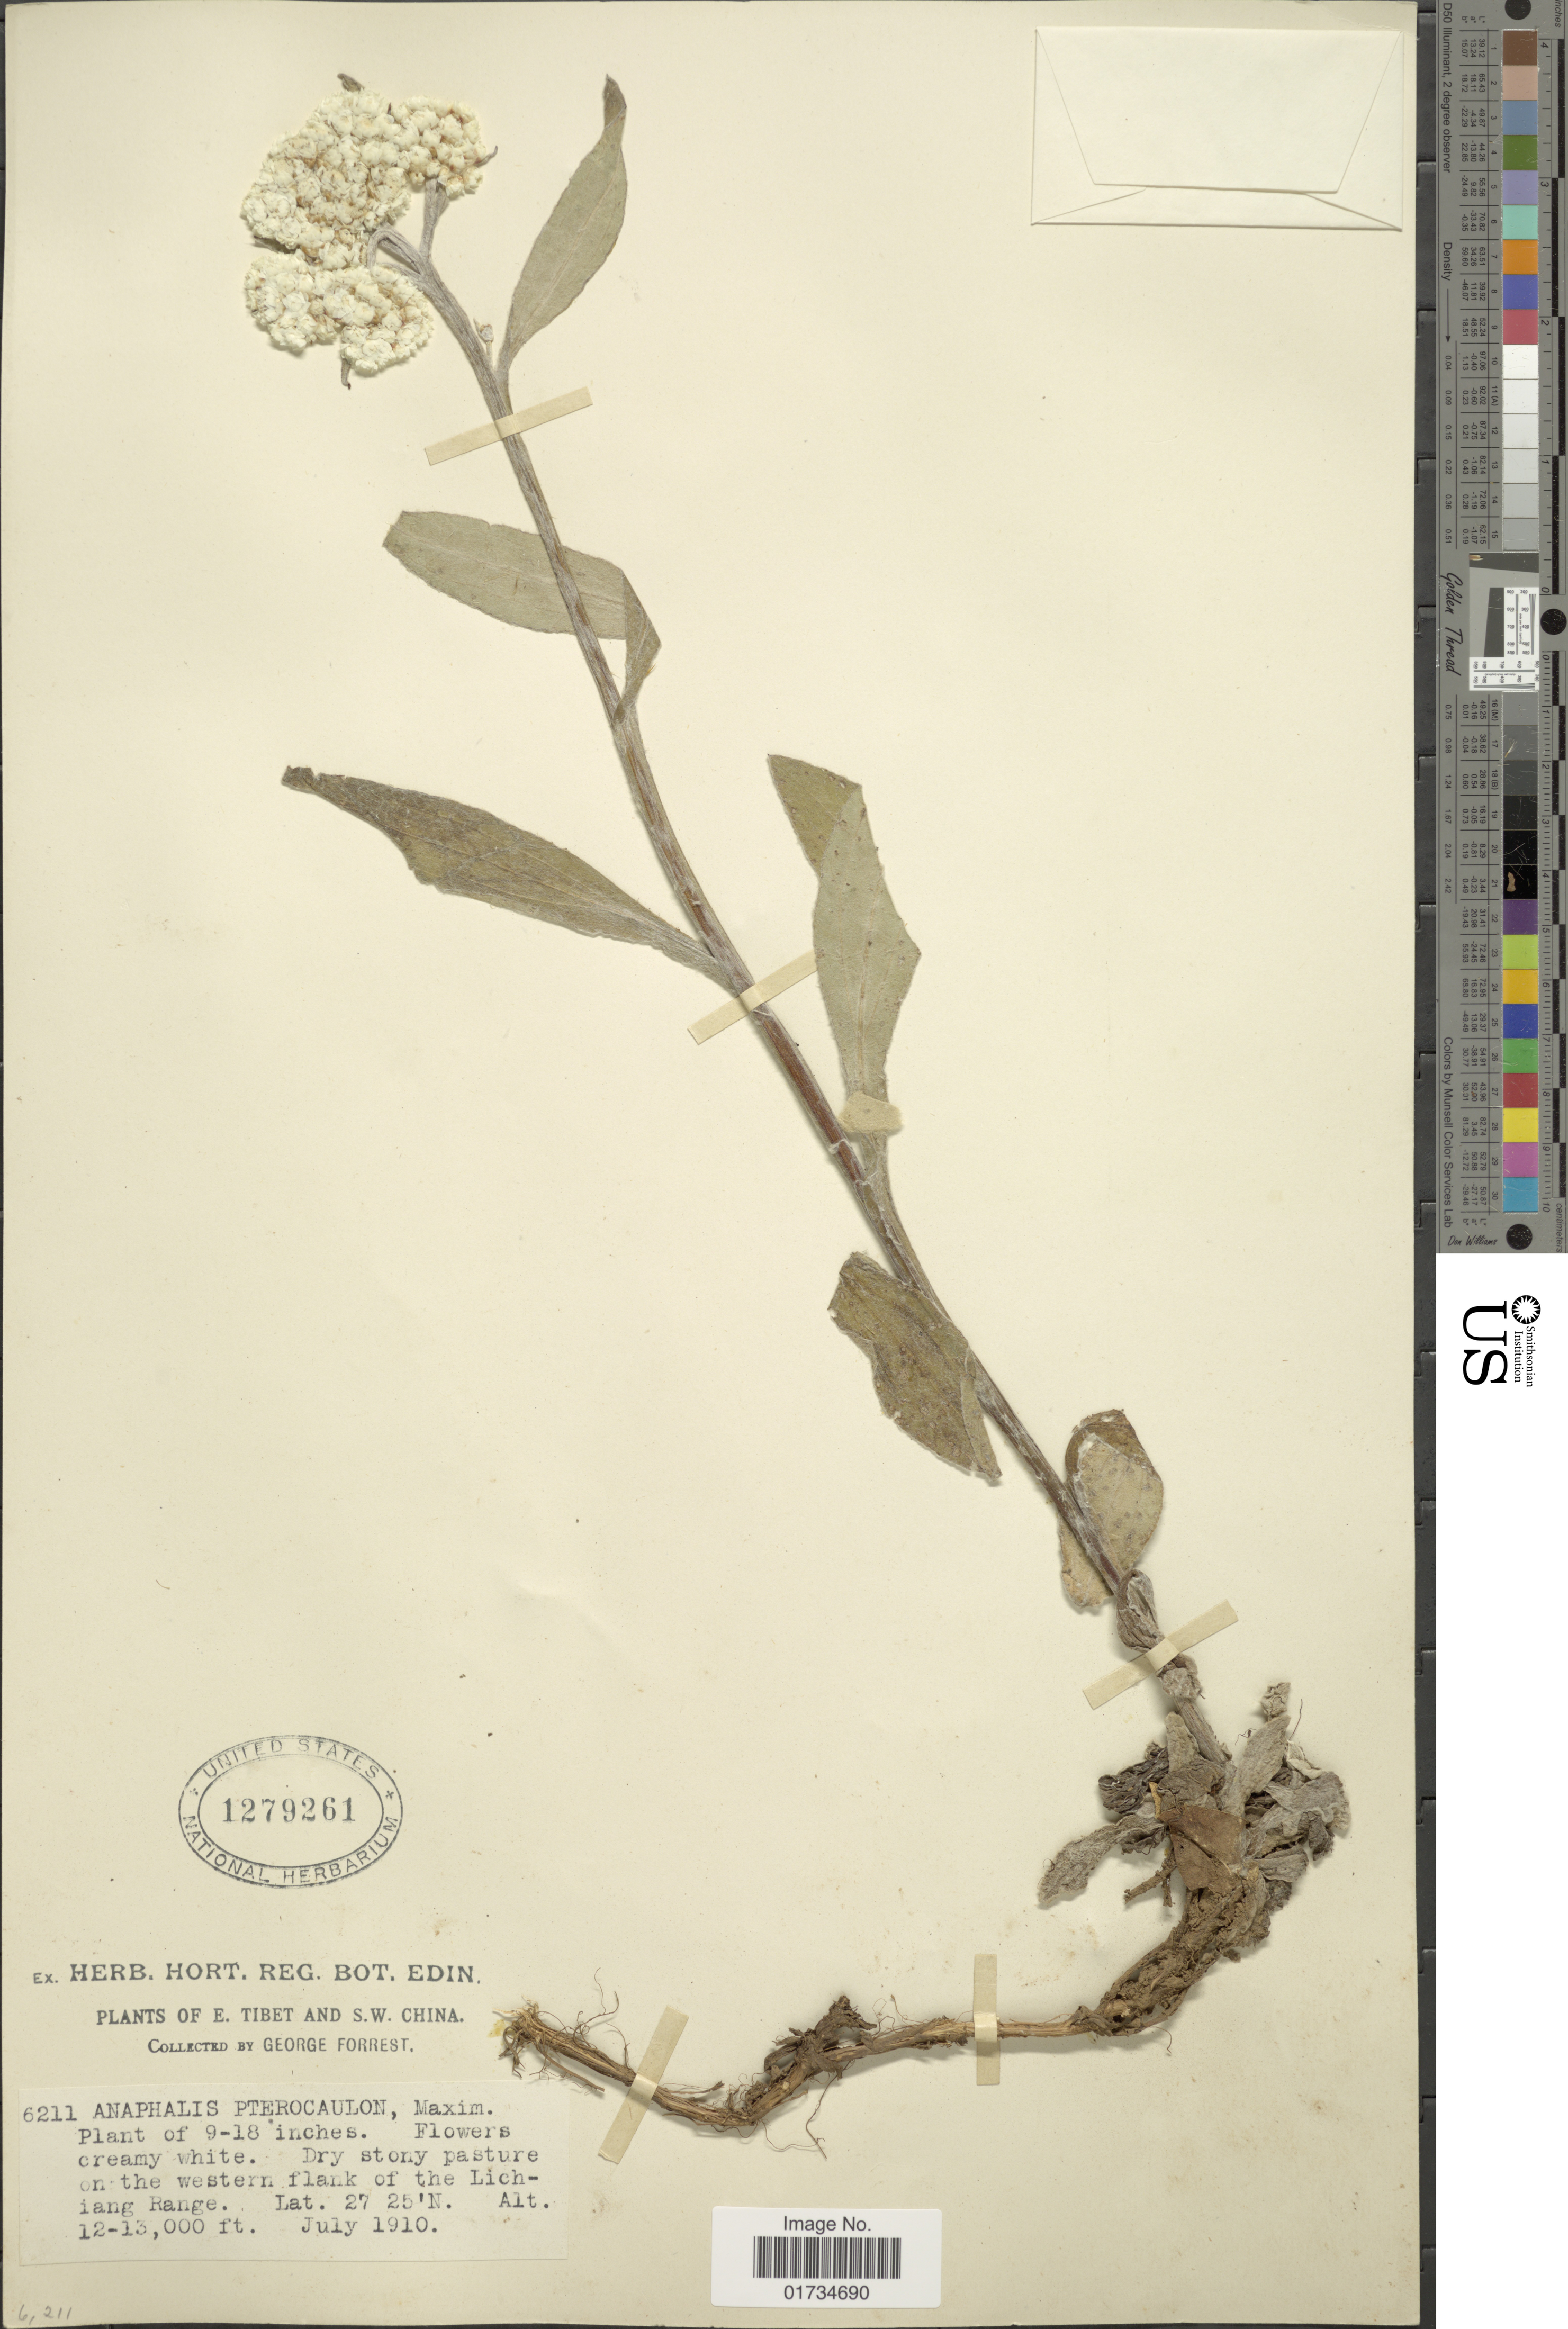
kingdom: Plantae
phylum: Tracheophyta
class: Magnoliopsida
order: Asterales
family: Asteraceae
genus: Anaphalis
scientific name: Anaphalis pterocaulon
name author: Maxim.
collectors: G. Forrest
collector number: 6211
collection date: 1910-07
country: China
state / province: Xizang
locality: Dry stony pasture on the western flank of the Lichiang Range.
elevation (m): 3658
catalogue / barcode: US 1279261